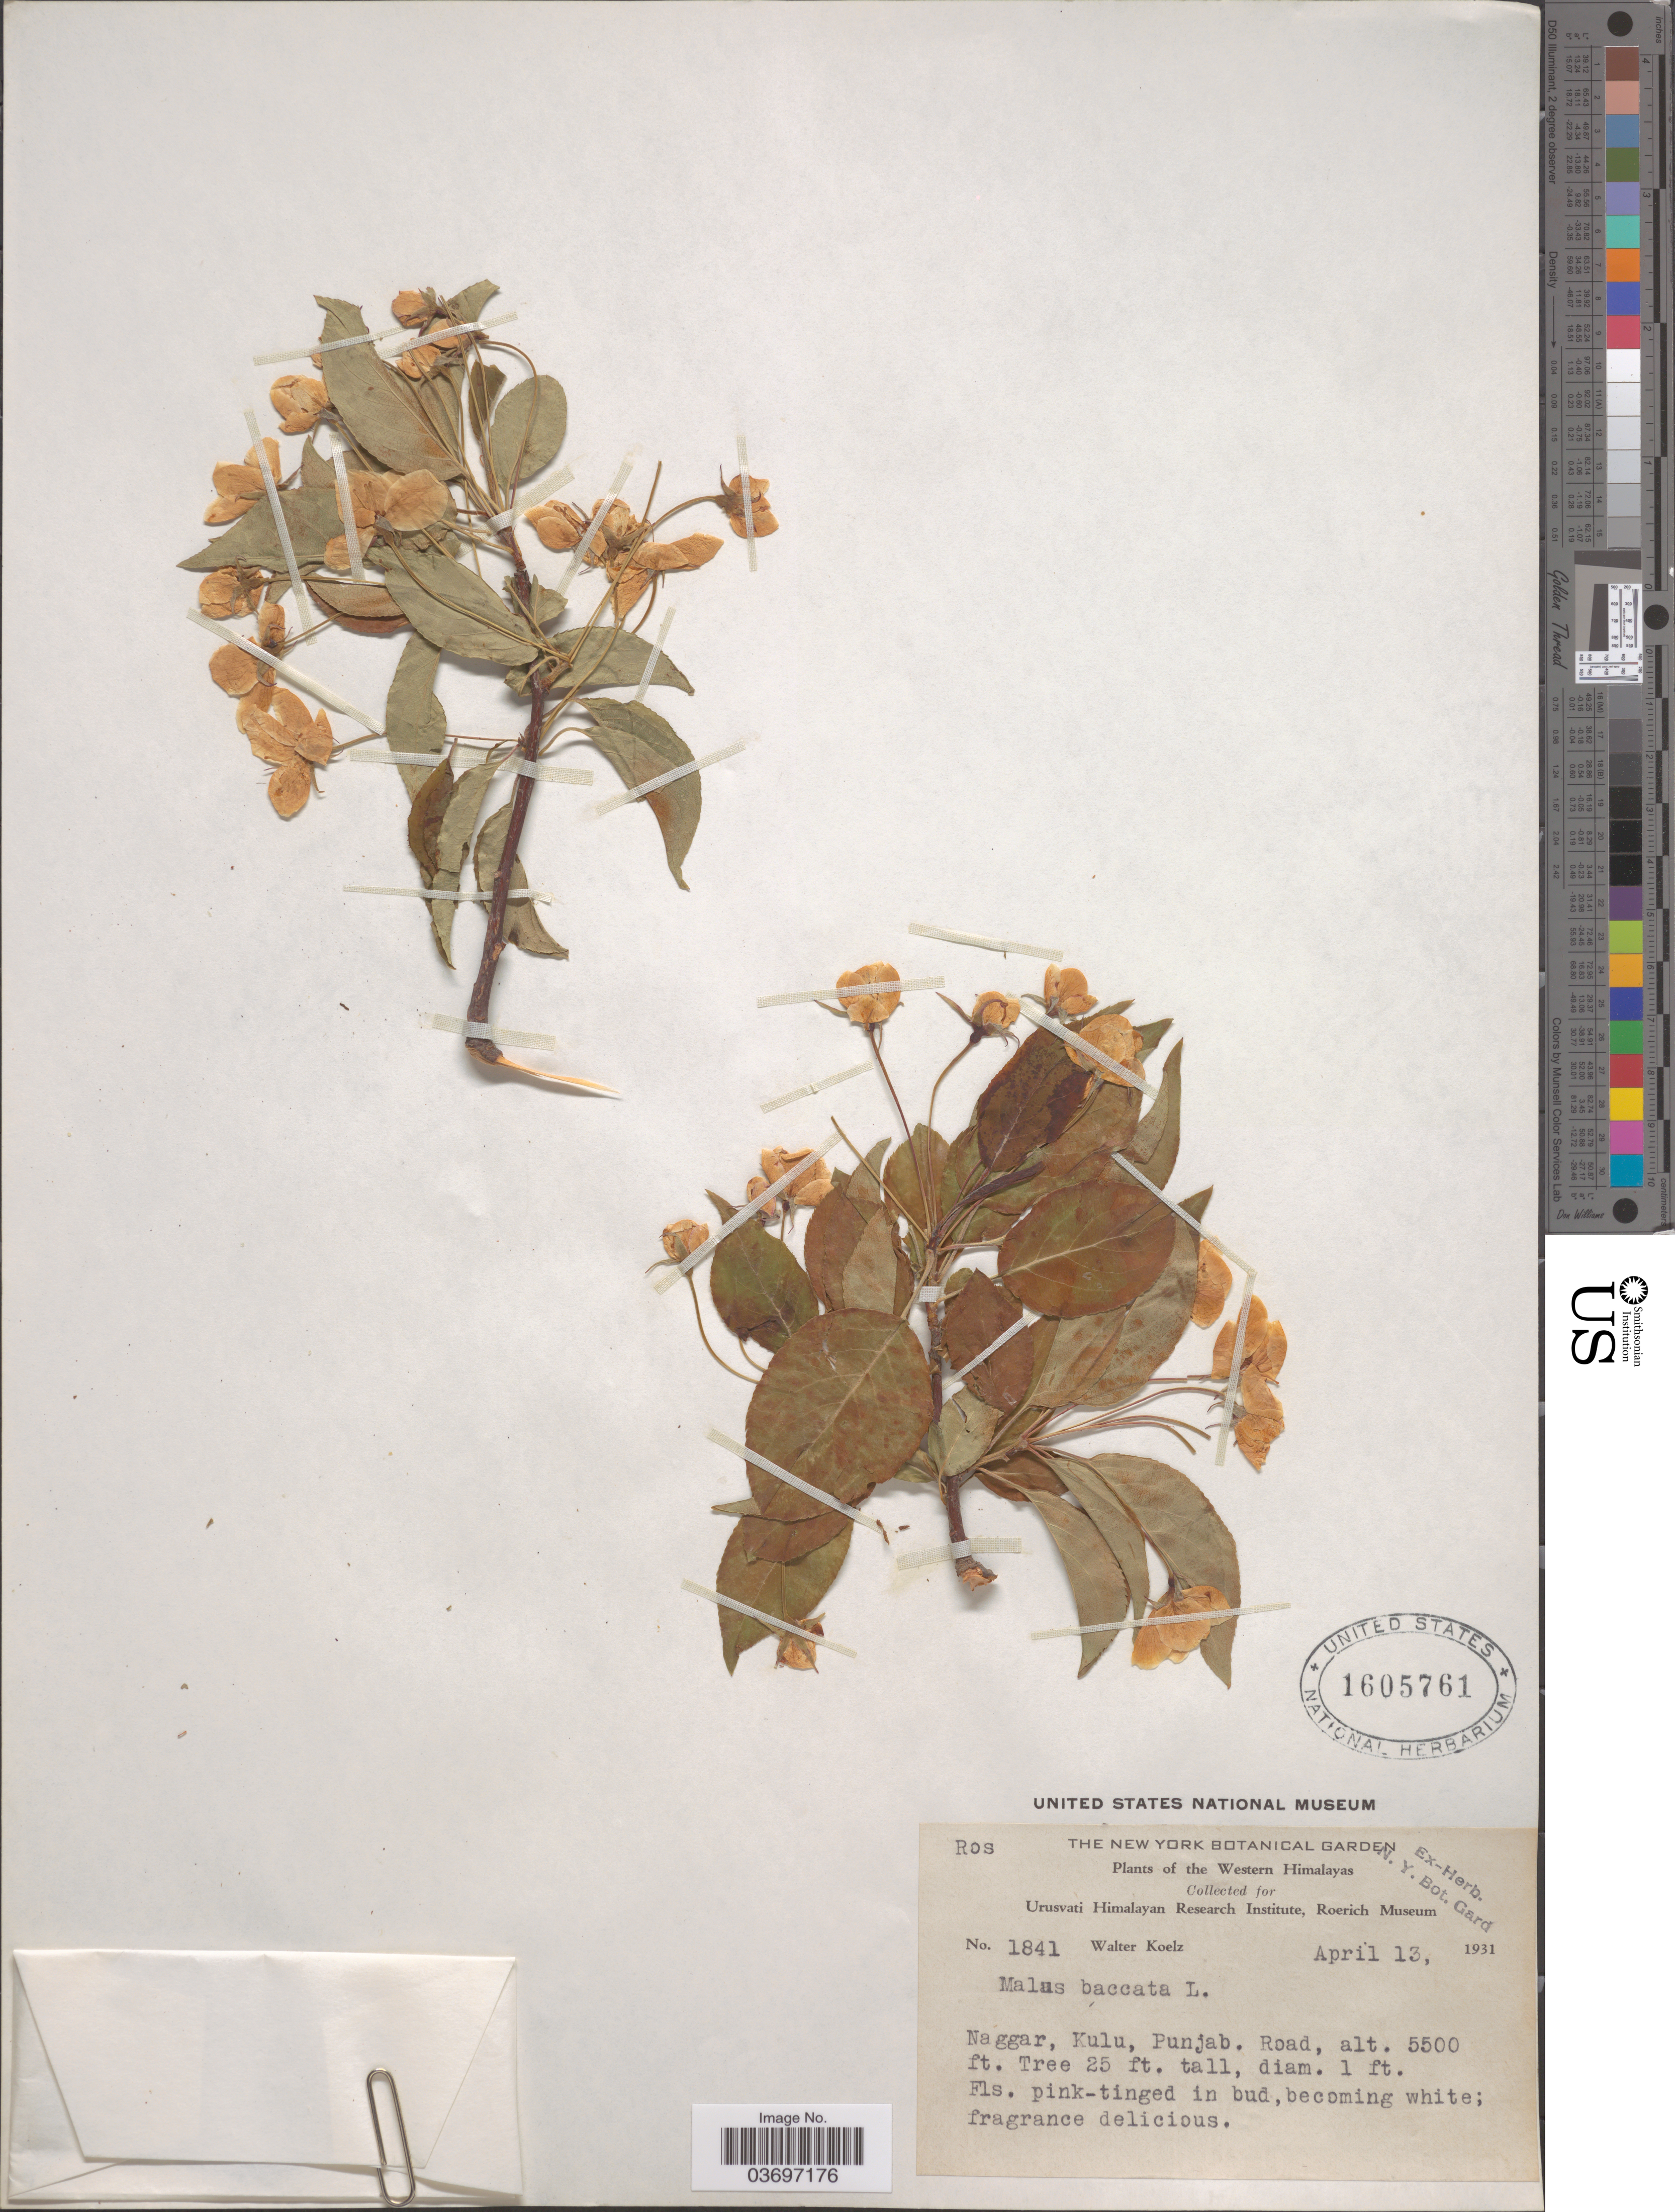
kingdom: Plantae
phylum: Tracheophyta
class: Magnoliopsida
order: Rosales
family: Rosaceae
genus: Malus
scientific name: Malus baccata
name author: (L.) Borkh.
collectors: W. N. Koelz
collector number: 1841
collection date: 1931-04-13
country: India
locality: The Western Himalayas. Naggar, Kulu. Punjab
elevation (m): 1676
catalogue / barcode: US 1605761